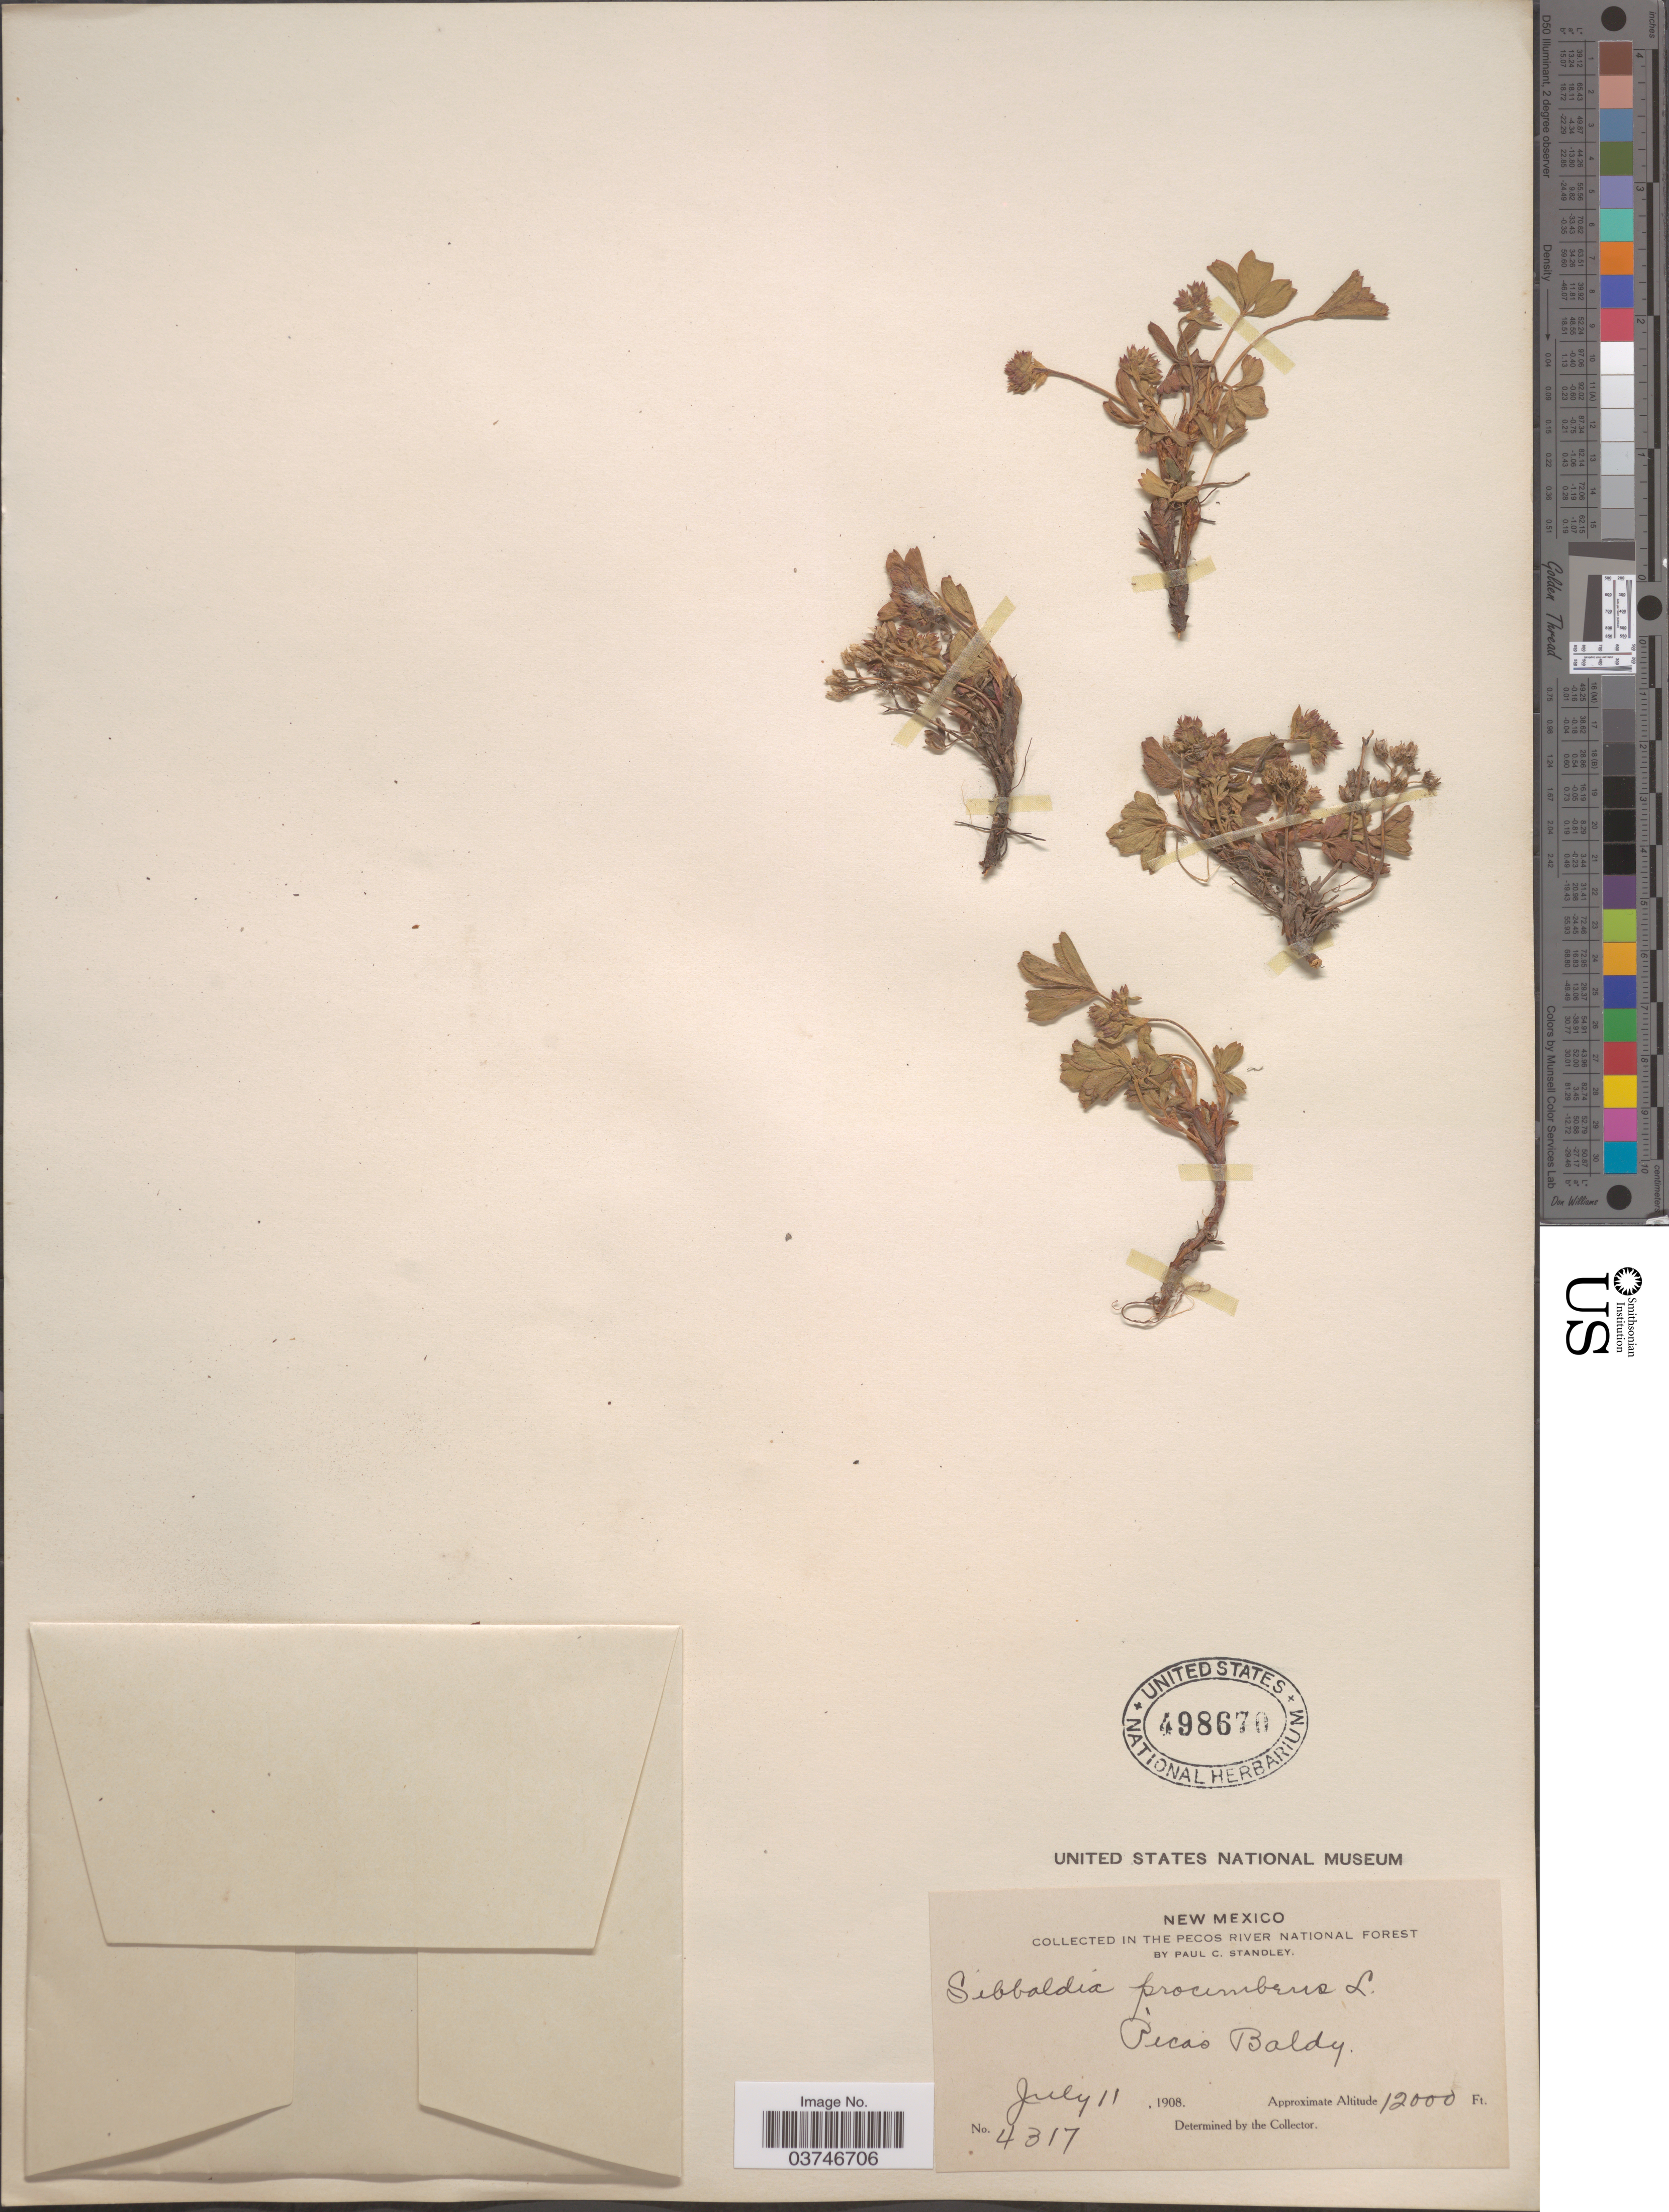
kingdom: Plantae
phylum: Tracheophyta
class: Magnoliopsida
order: Rosales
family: Rosaceae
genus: Sibbaldia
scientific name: Sibbaldia procumbens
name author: L.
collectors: P. C. Standley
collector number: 4317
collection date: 1908-07-11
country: United States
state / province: New Mexico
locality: In The Pecos River National Forest. Pecos Baldy.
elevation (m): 3658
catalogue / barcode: US 498670